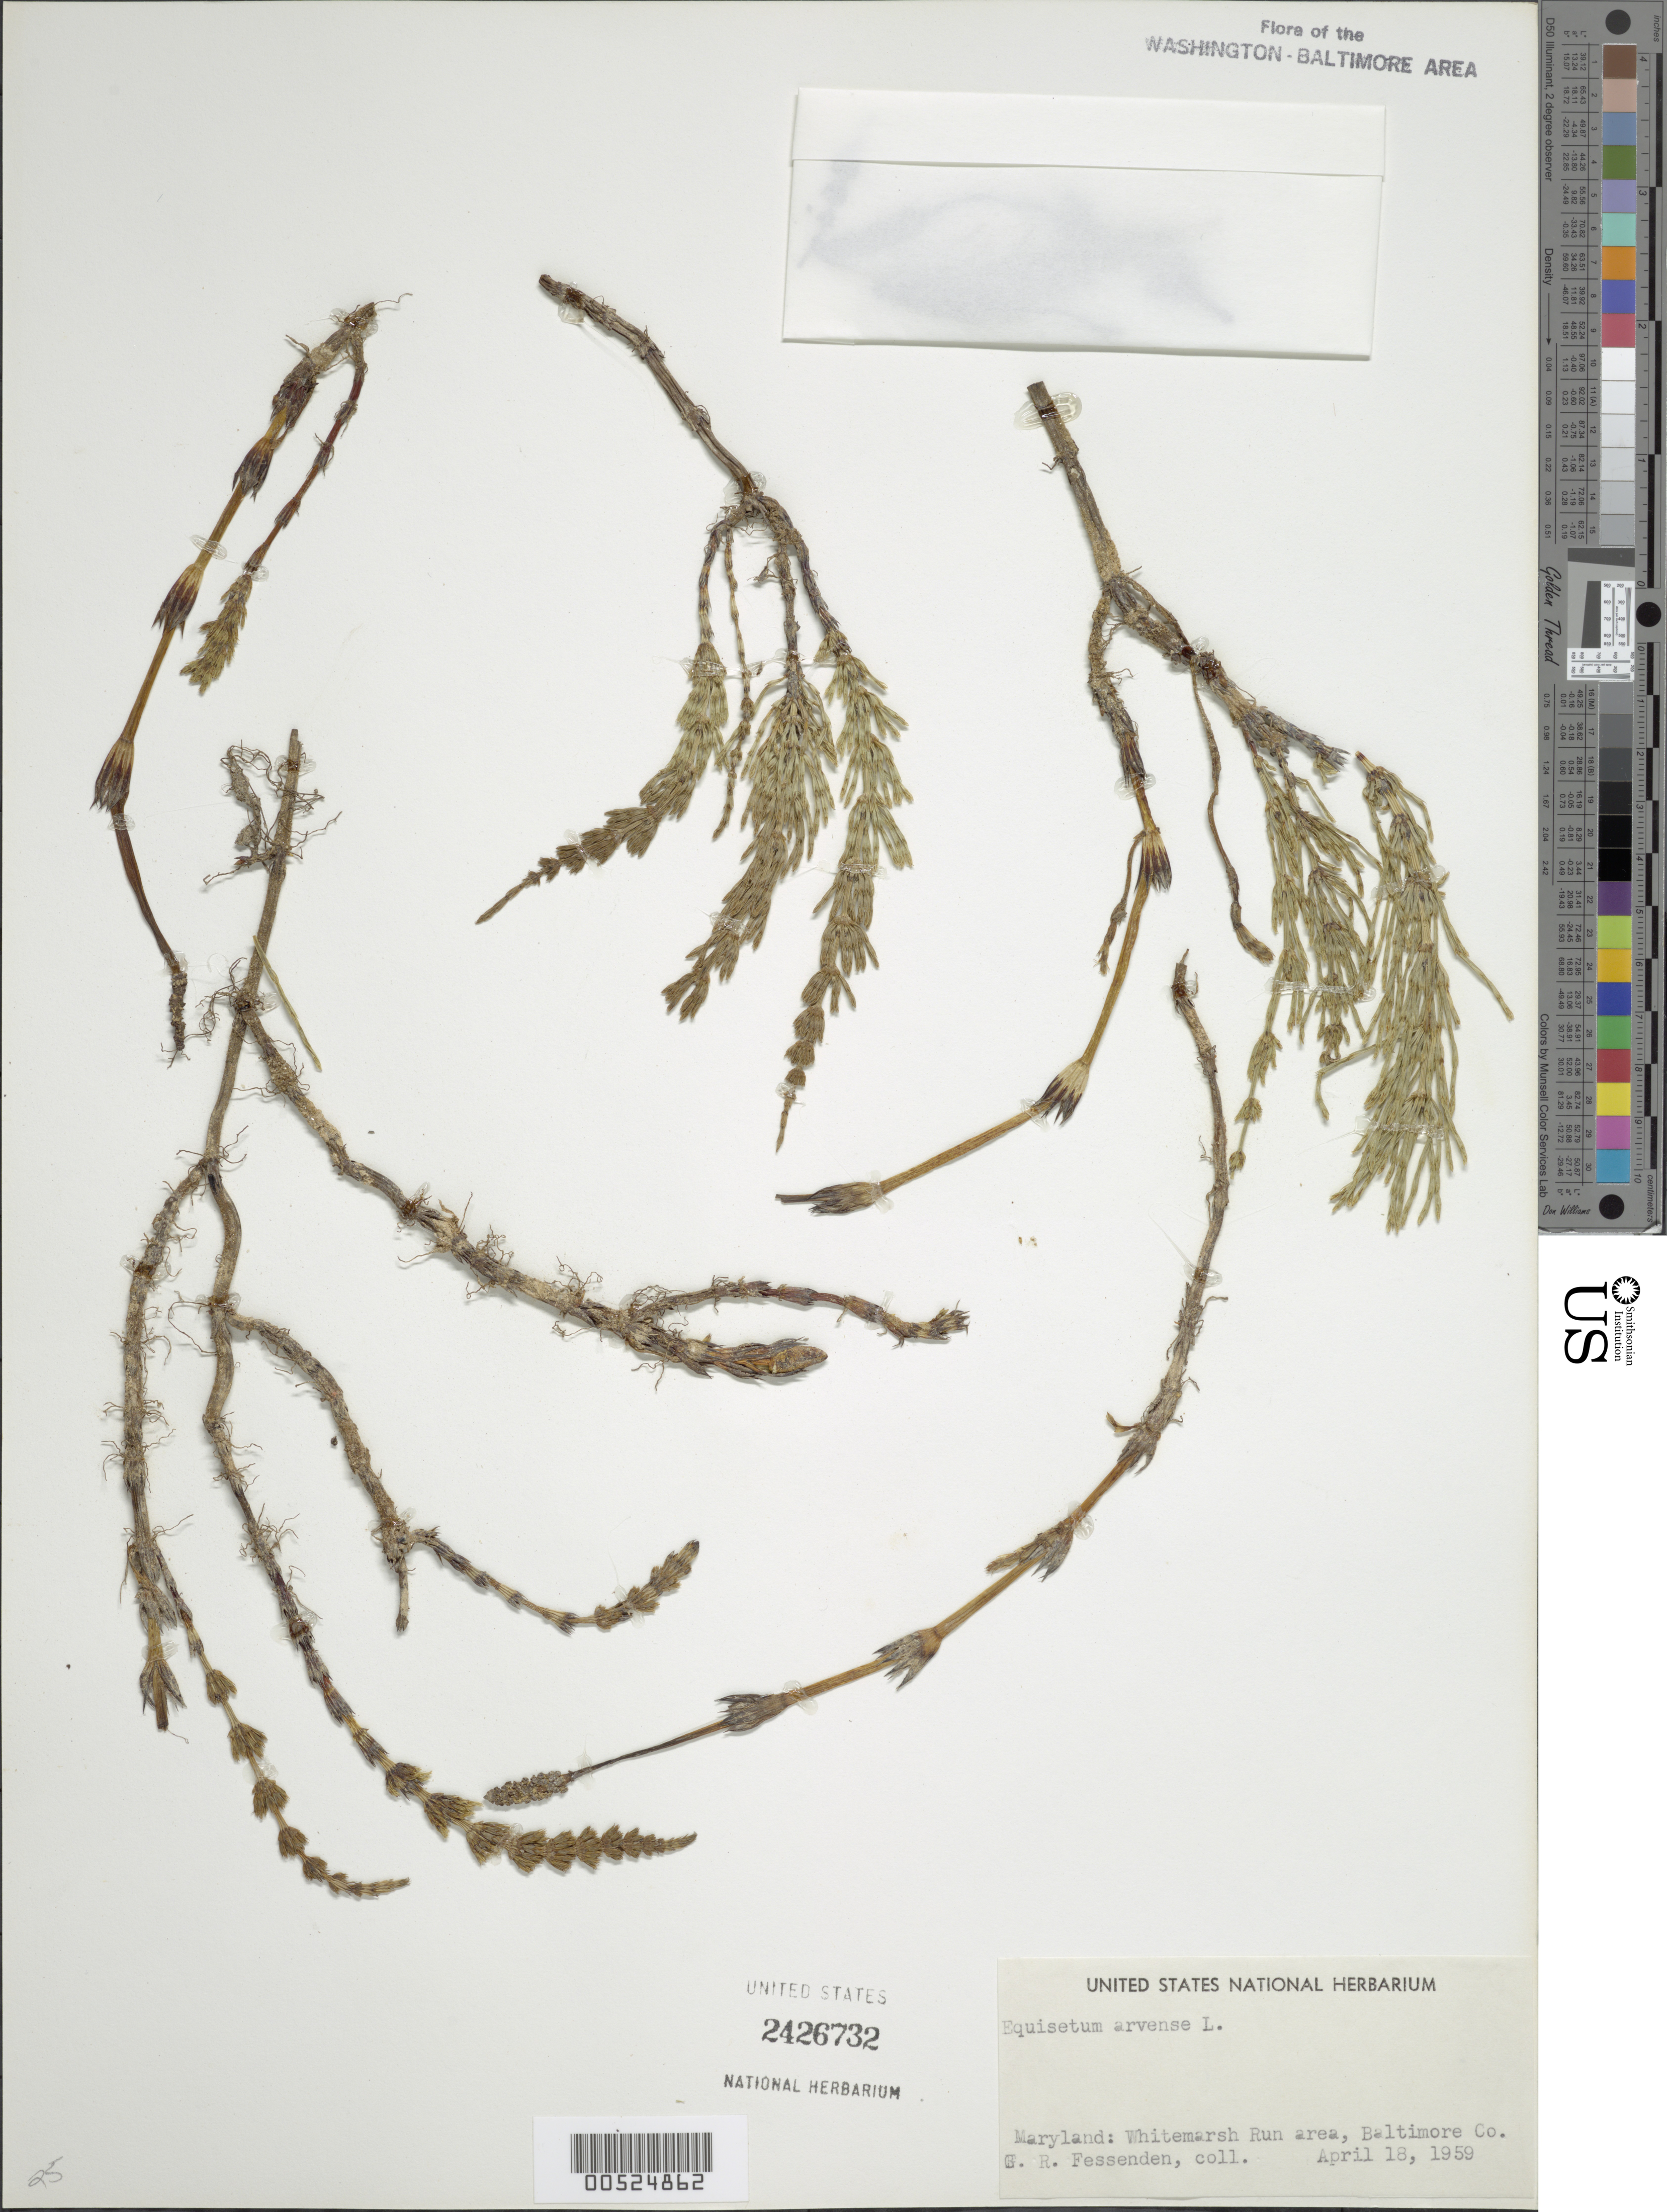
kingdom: Plantae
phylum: Tracheophyta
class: Polypodiopsida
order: Equisetales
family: Equisetaceae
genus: Equisetum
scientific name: Equisetum arvense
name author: L.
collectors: G. Fessenden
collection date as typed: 18 Apr 1959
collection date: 1959-04-18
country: United States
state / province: Maryland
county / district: Baltimore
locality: Whitemarsh Run Area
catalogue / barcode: US 2426732